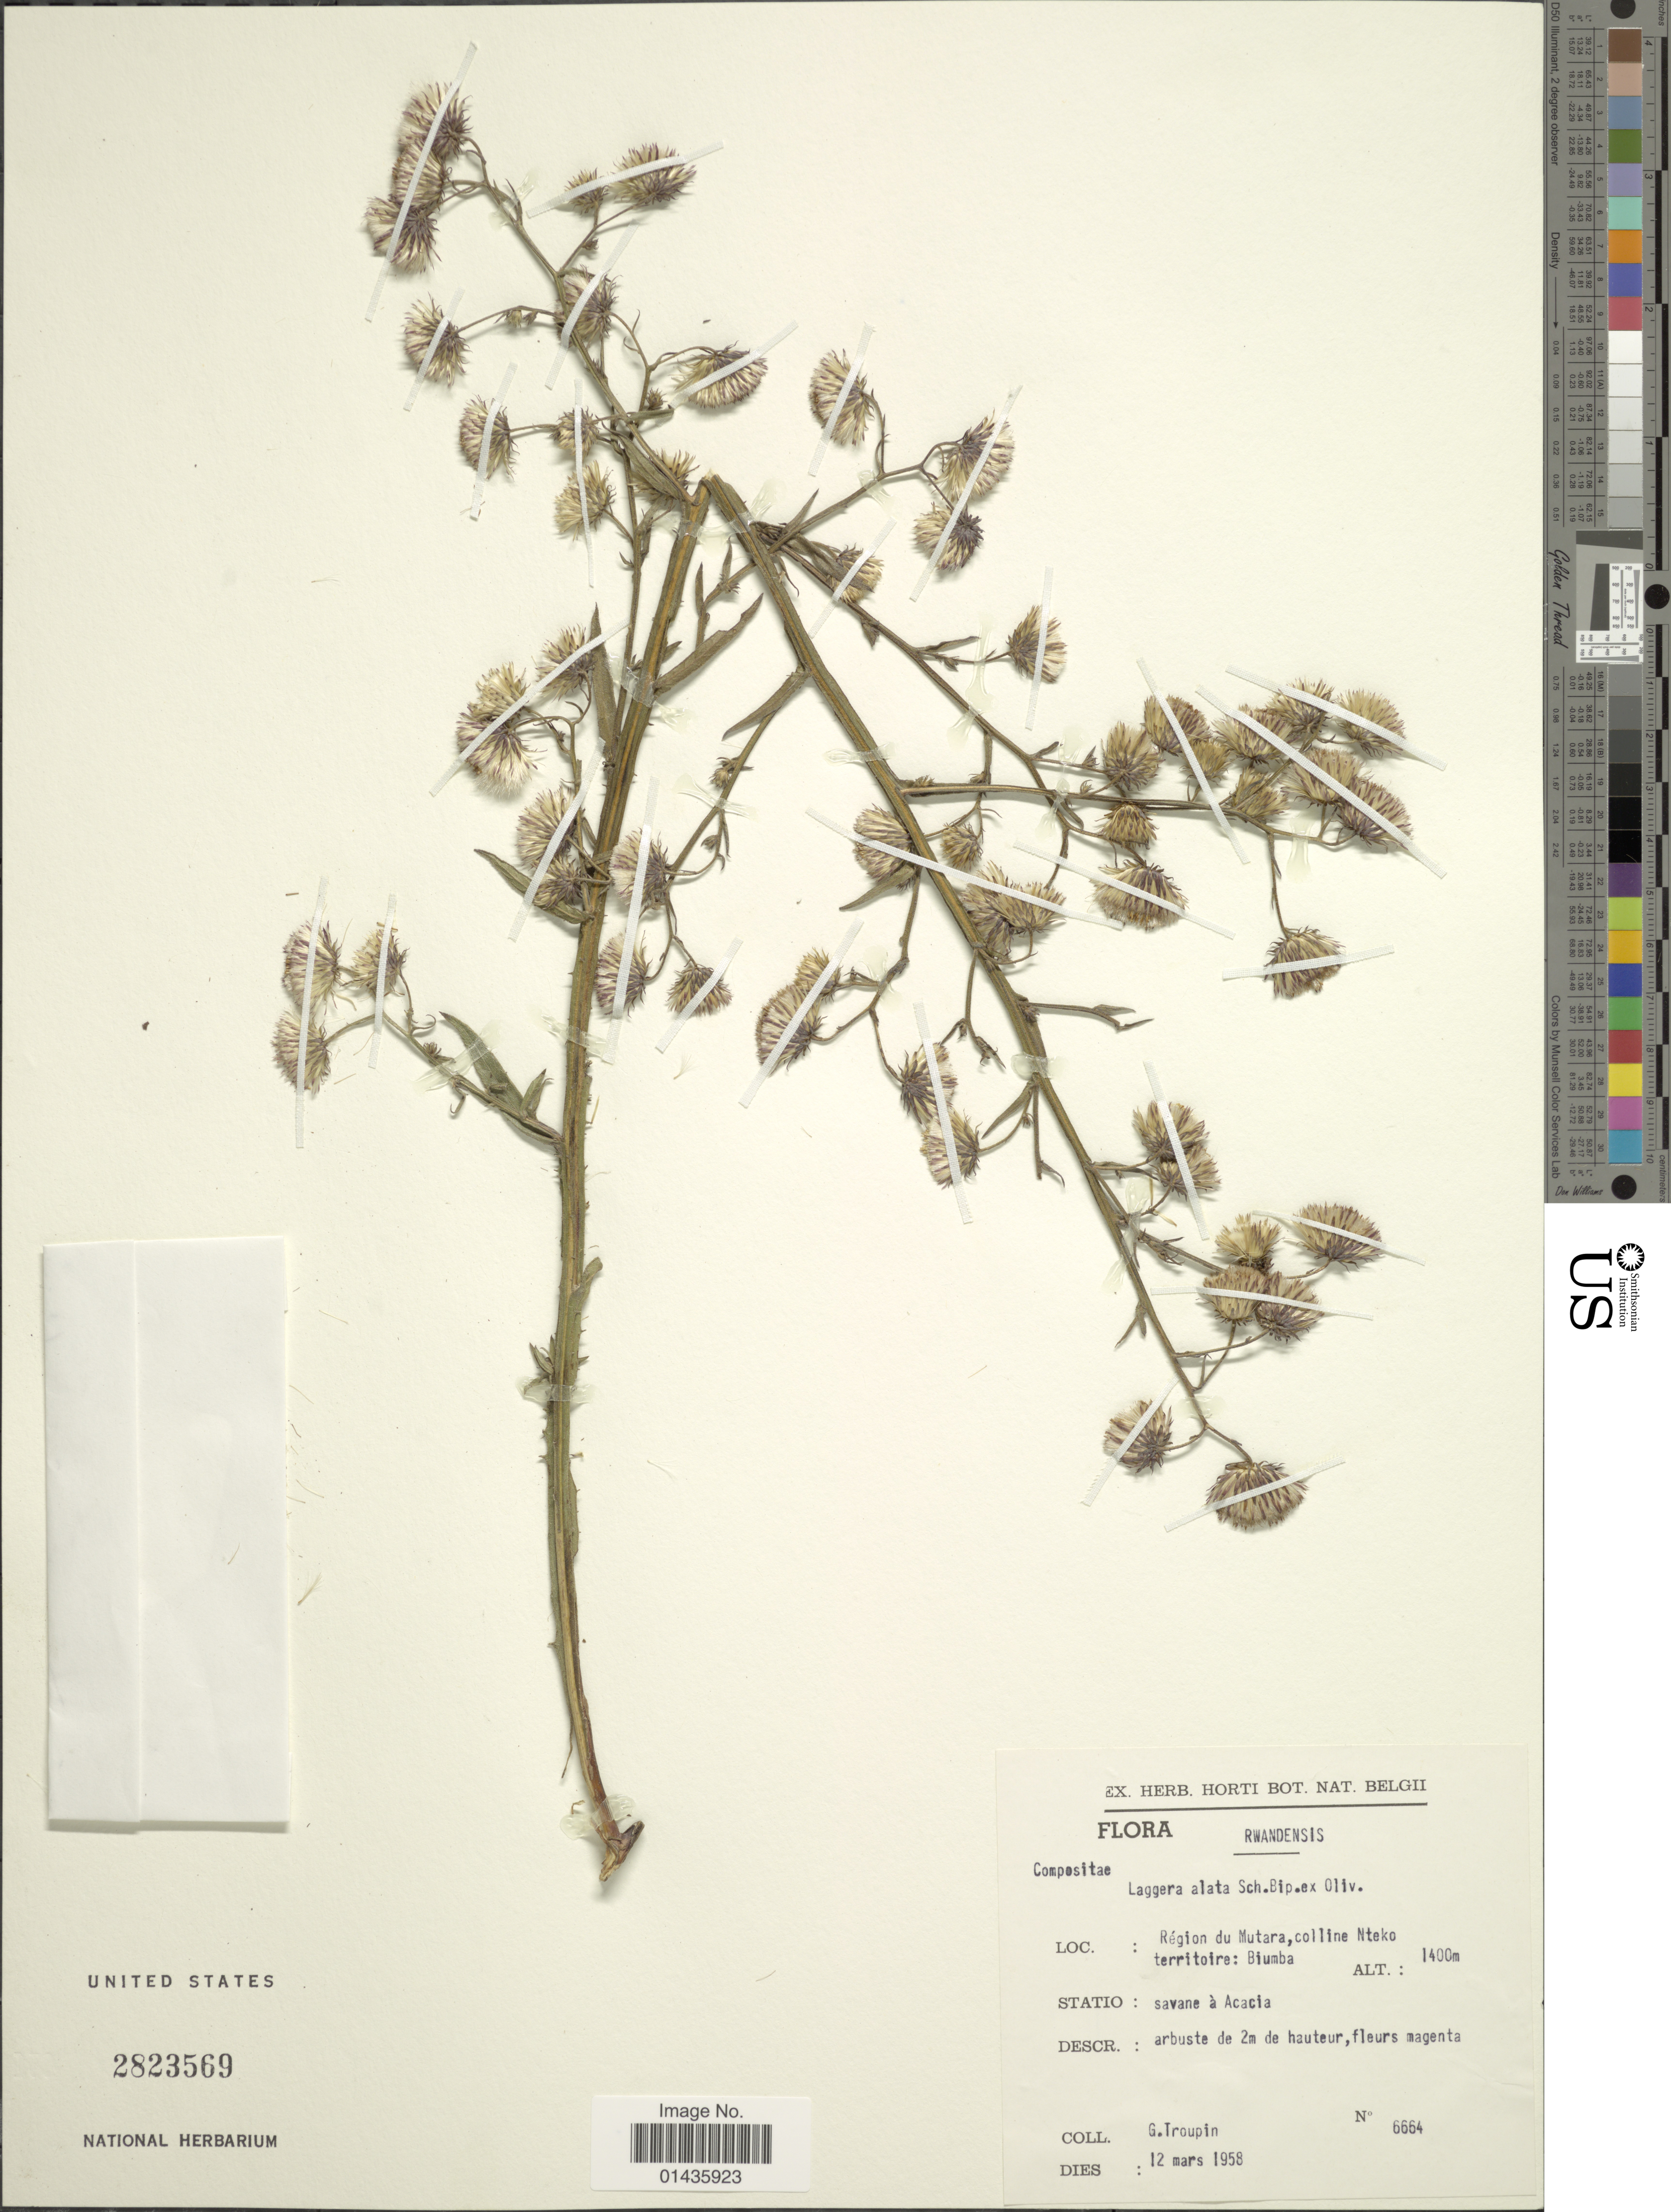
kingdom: Plantae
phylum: Tracheophyta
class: Magnoliopsida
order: Asterales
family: Asteraceae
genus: Laggera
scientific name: Laggera alata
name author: Sch. Bip.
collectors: G. Troupin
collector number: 6664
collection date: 1958-03-12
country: Rwanda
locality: Region du Mutara, colline Nteko territoire, Biumba, savane a Acacia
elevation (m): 1400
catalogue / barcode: US 2823569